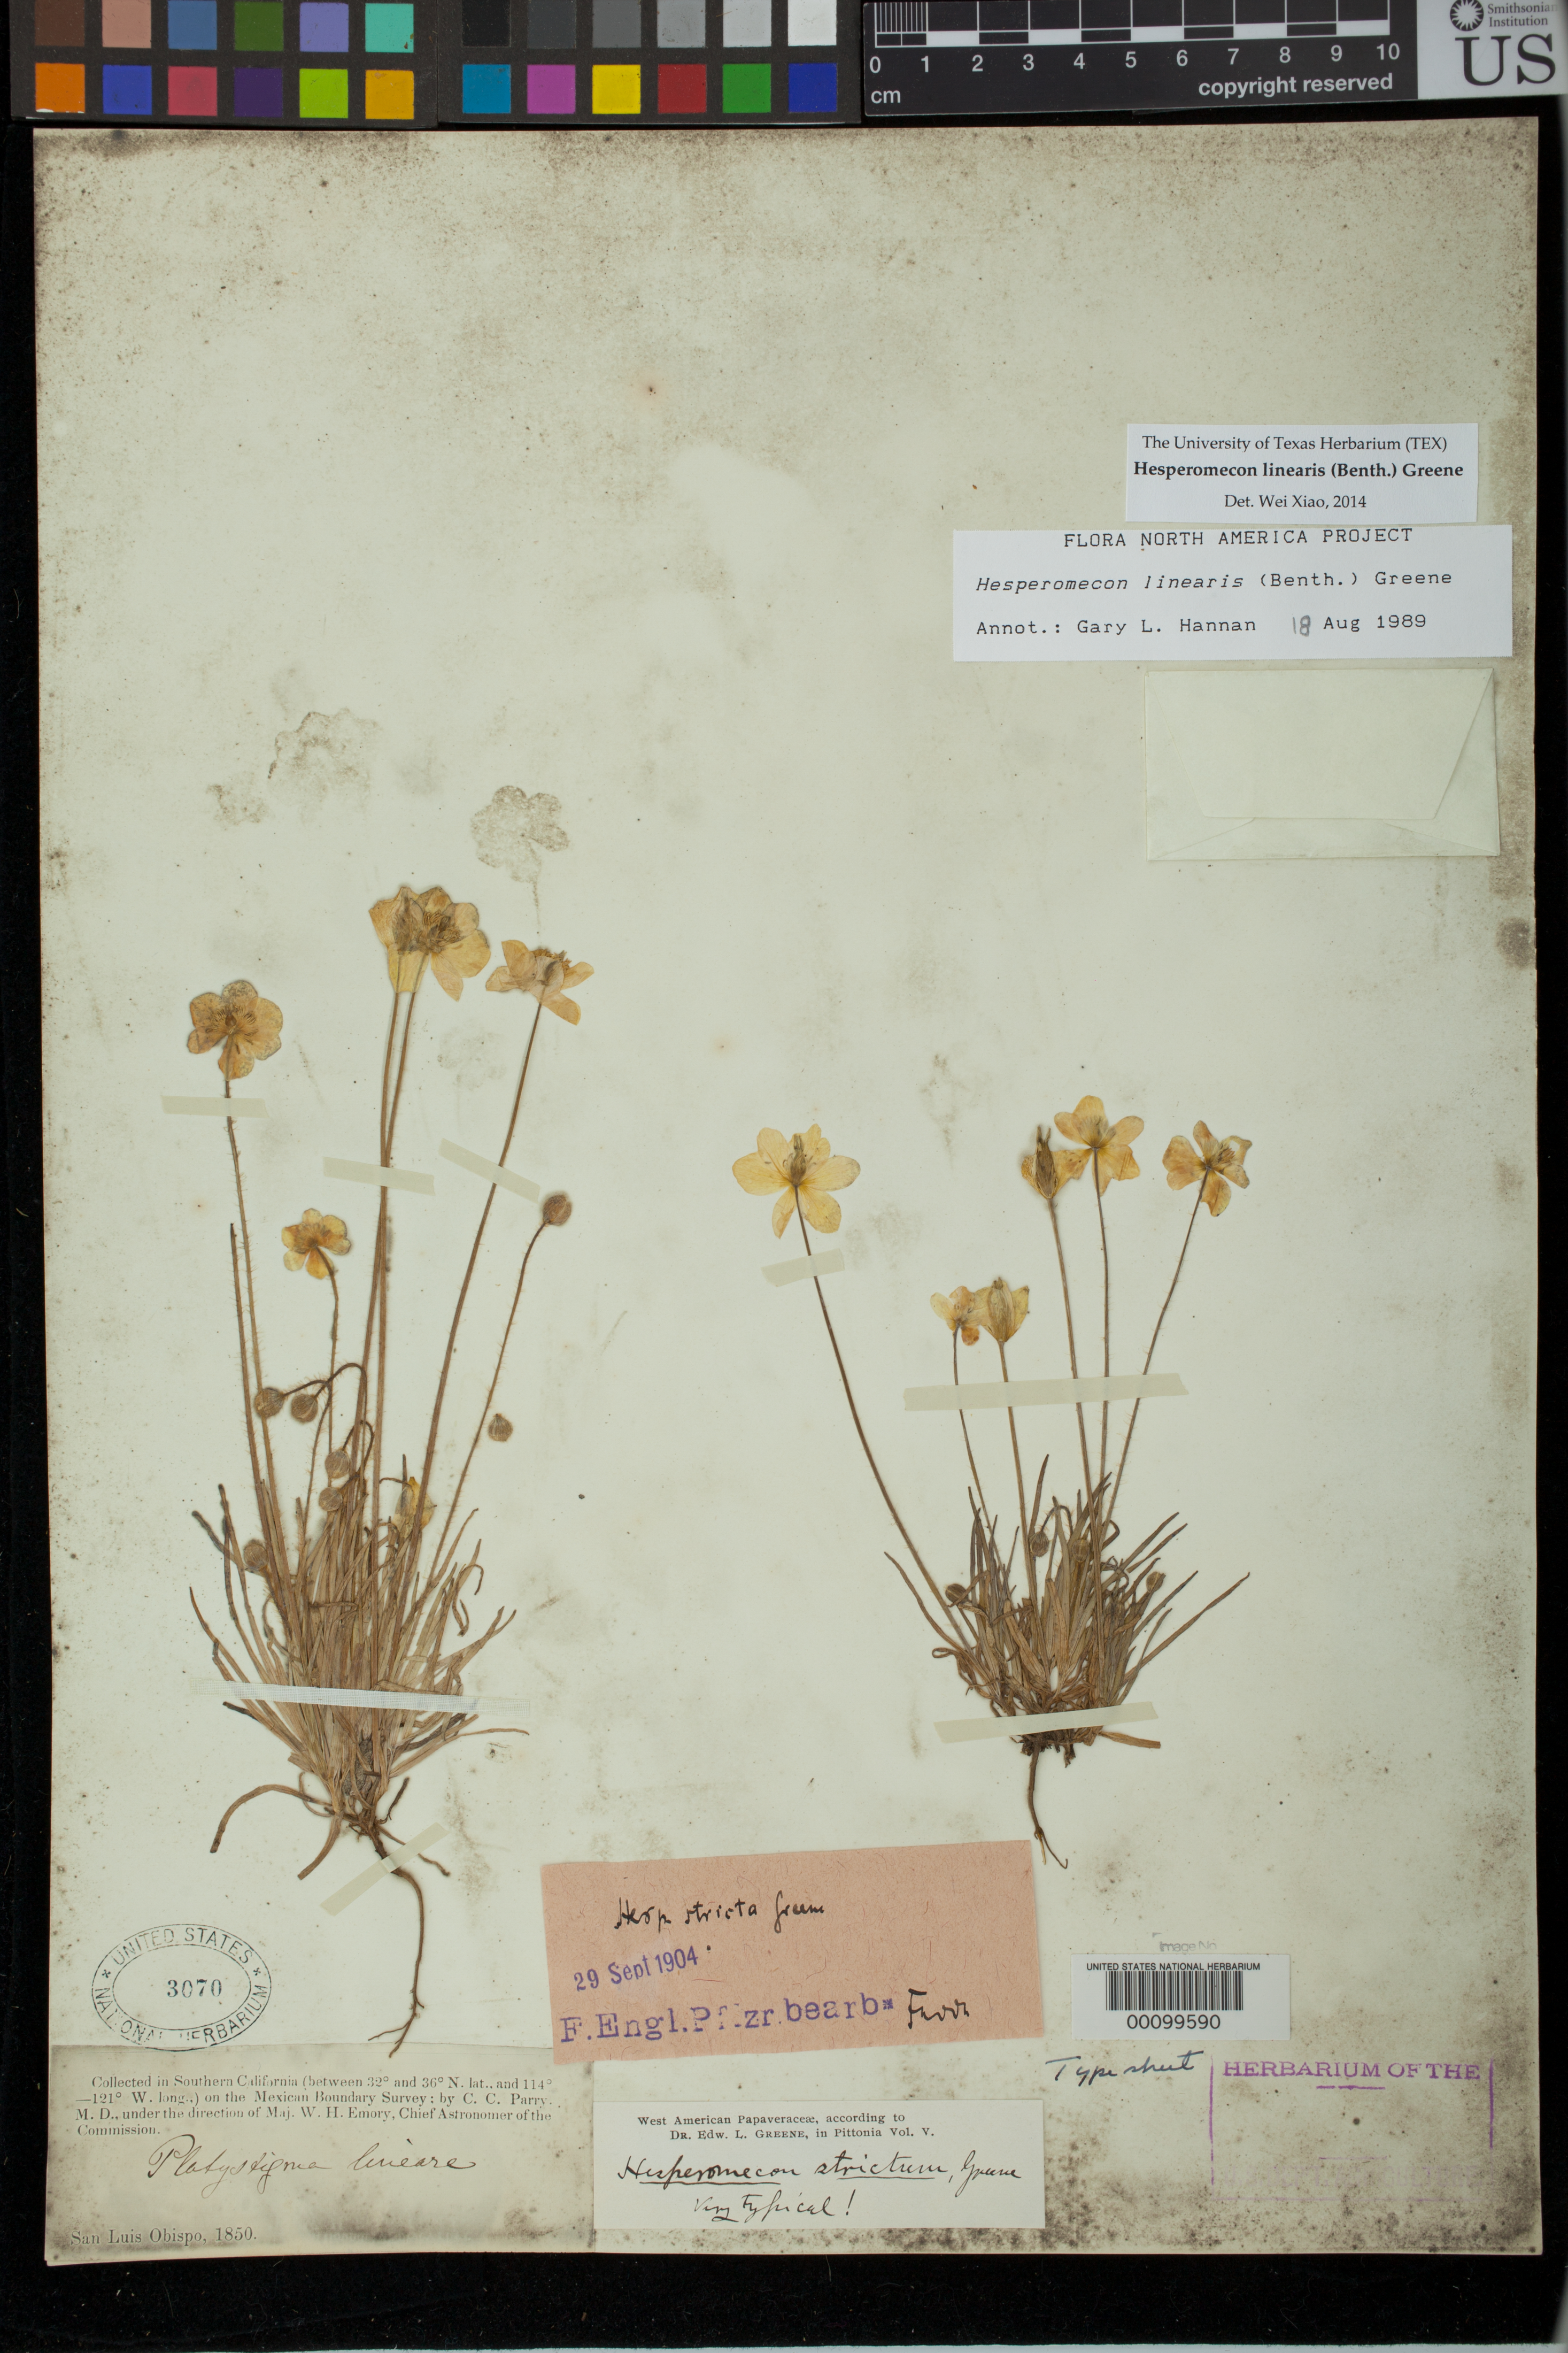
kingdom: Plantae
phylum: Tracheophyta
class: Magnoliopsida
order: Ranunculales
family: Papaveraceae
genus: Hesperomecon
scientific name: Hesperomecon strictum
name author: Greene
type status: Isosyntype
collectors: C. C. Parry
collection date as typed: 1850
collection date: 1850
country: United States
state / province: California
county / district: San Luis Obispo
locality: San Luis Obispo.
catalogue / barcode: US 3070